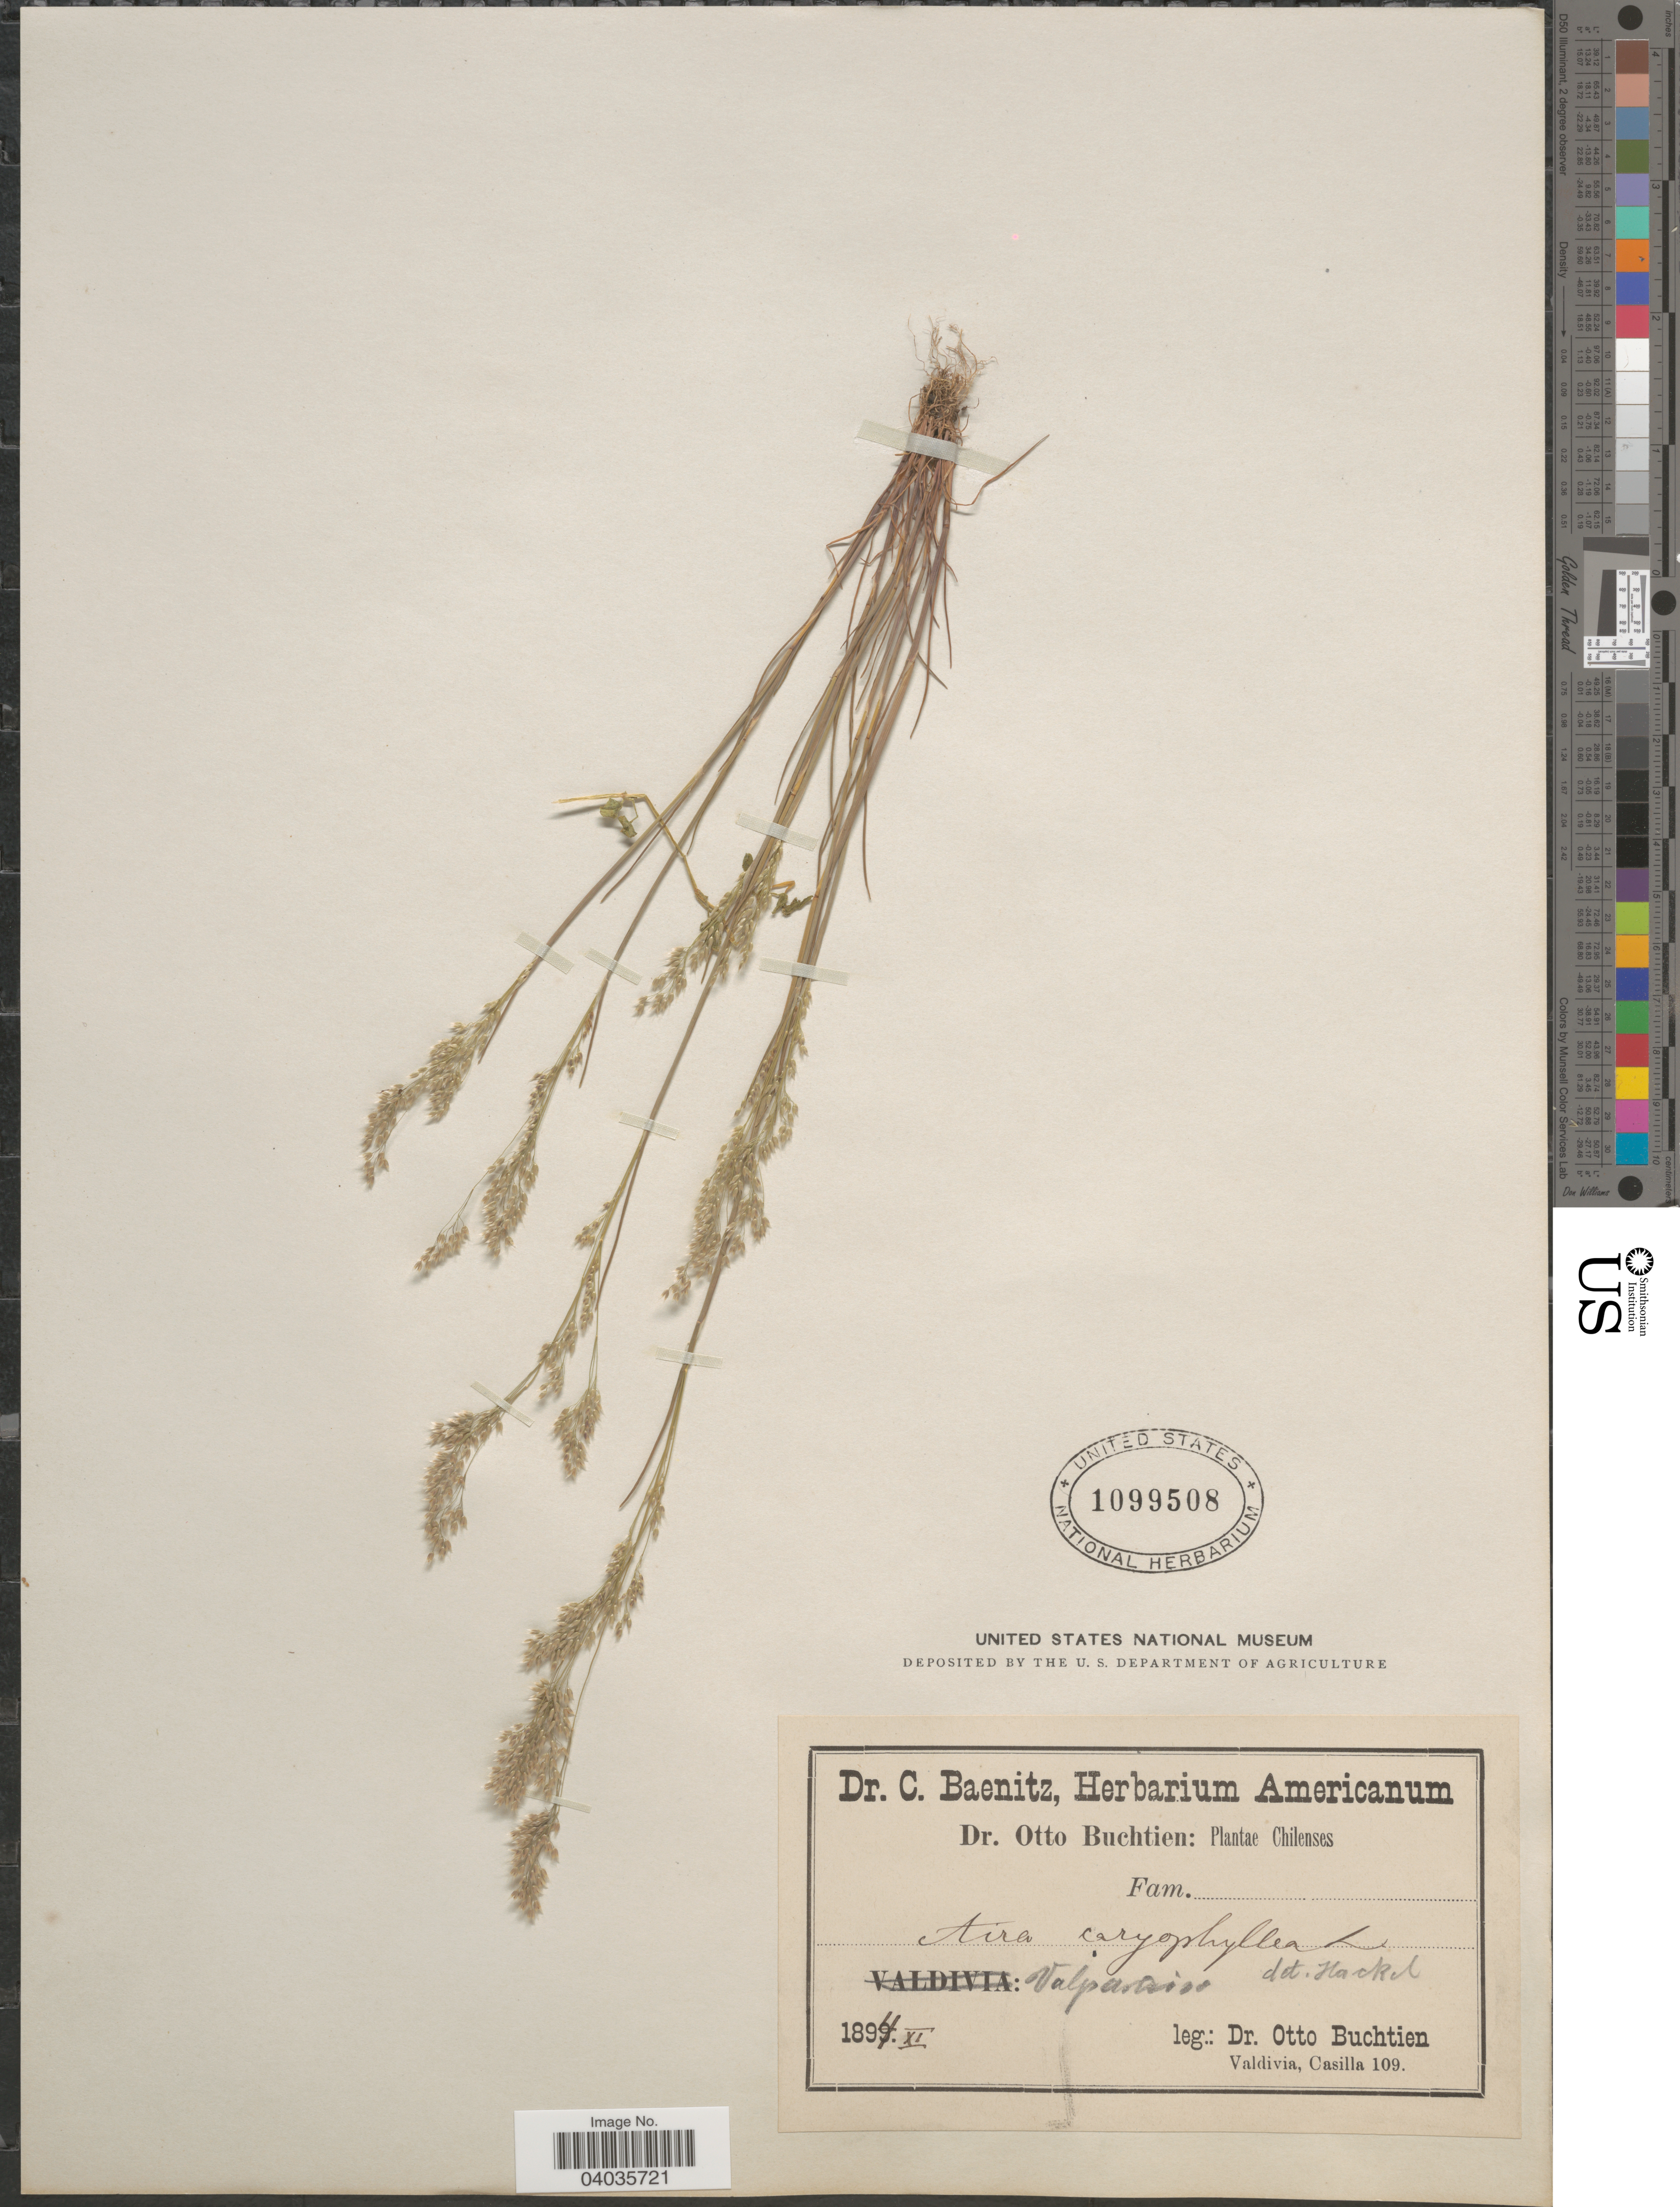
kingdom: Plantae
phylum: Tracheophyta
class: Liliopsida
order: Poales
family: Poaceae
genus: Aira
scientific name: Aira caryophyllea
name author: L.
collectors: O. Buchtien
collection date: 1894-11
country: Chile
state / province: Valparaíso (V)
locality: Chilenses.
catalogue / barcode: US 1099508